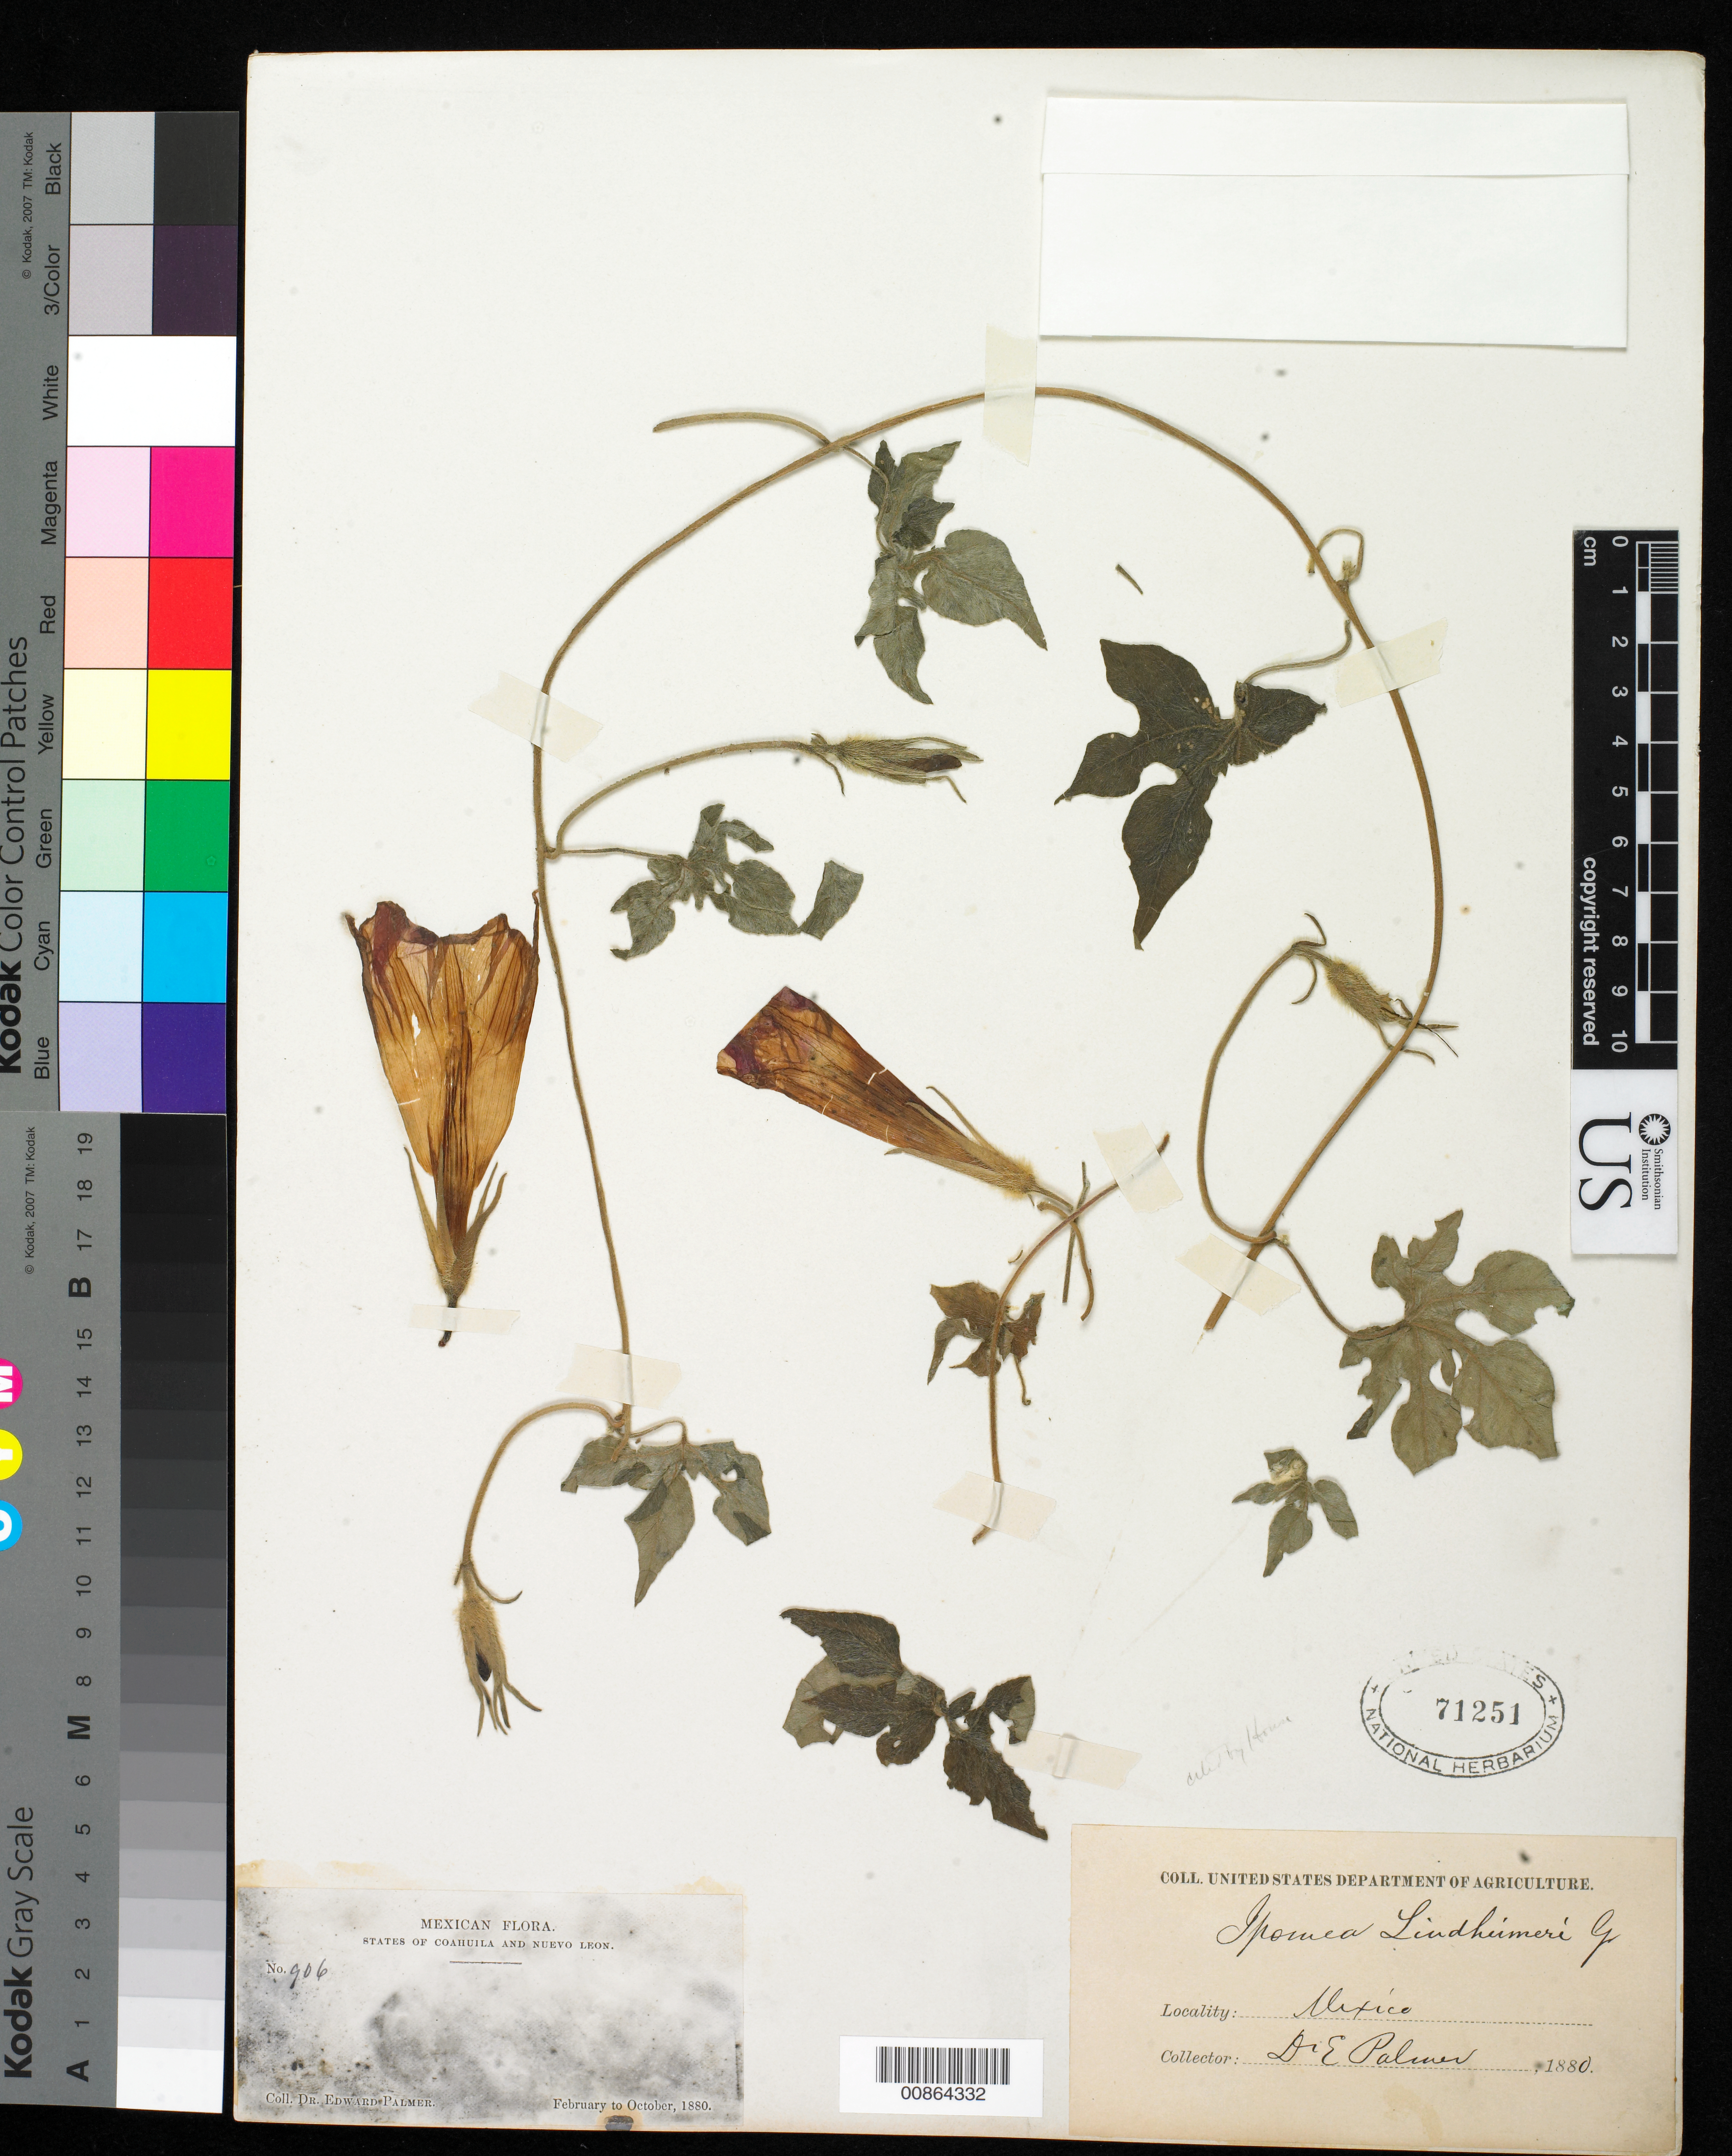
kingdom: Plantae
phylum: Tracheophyta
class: Magnoliopsida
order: Solanales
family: Convolvulaceae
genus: Ipomoea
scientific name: Ipomoea lindheimeri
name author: A. Gray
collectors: E. Palmer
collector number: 906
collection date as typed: Feb 1880 to -- Oct 1880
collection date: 1880-02/1880-10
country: Mexico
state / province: Coahuila / Nuevo León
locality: States of Coahuila and Nuevo León.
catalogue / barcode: US 71251